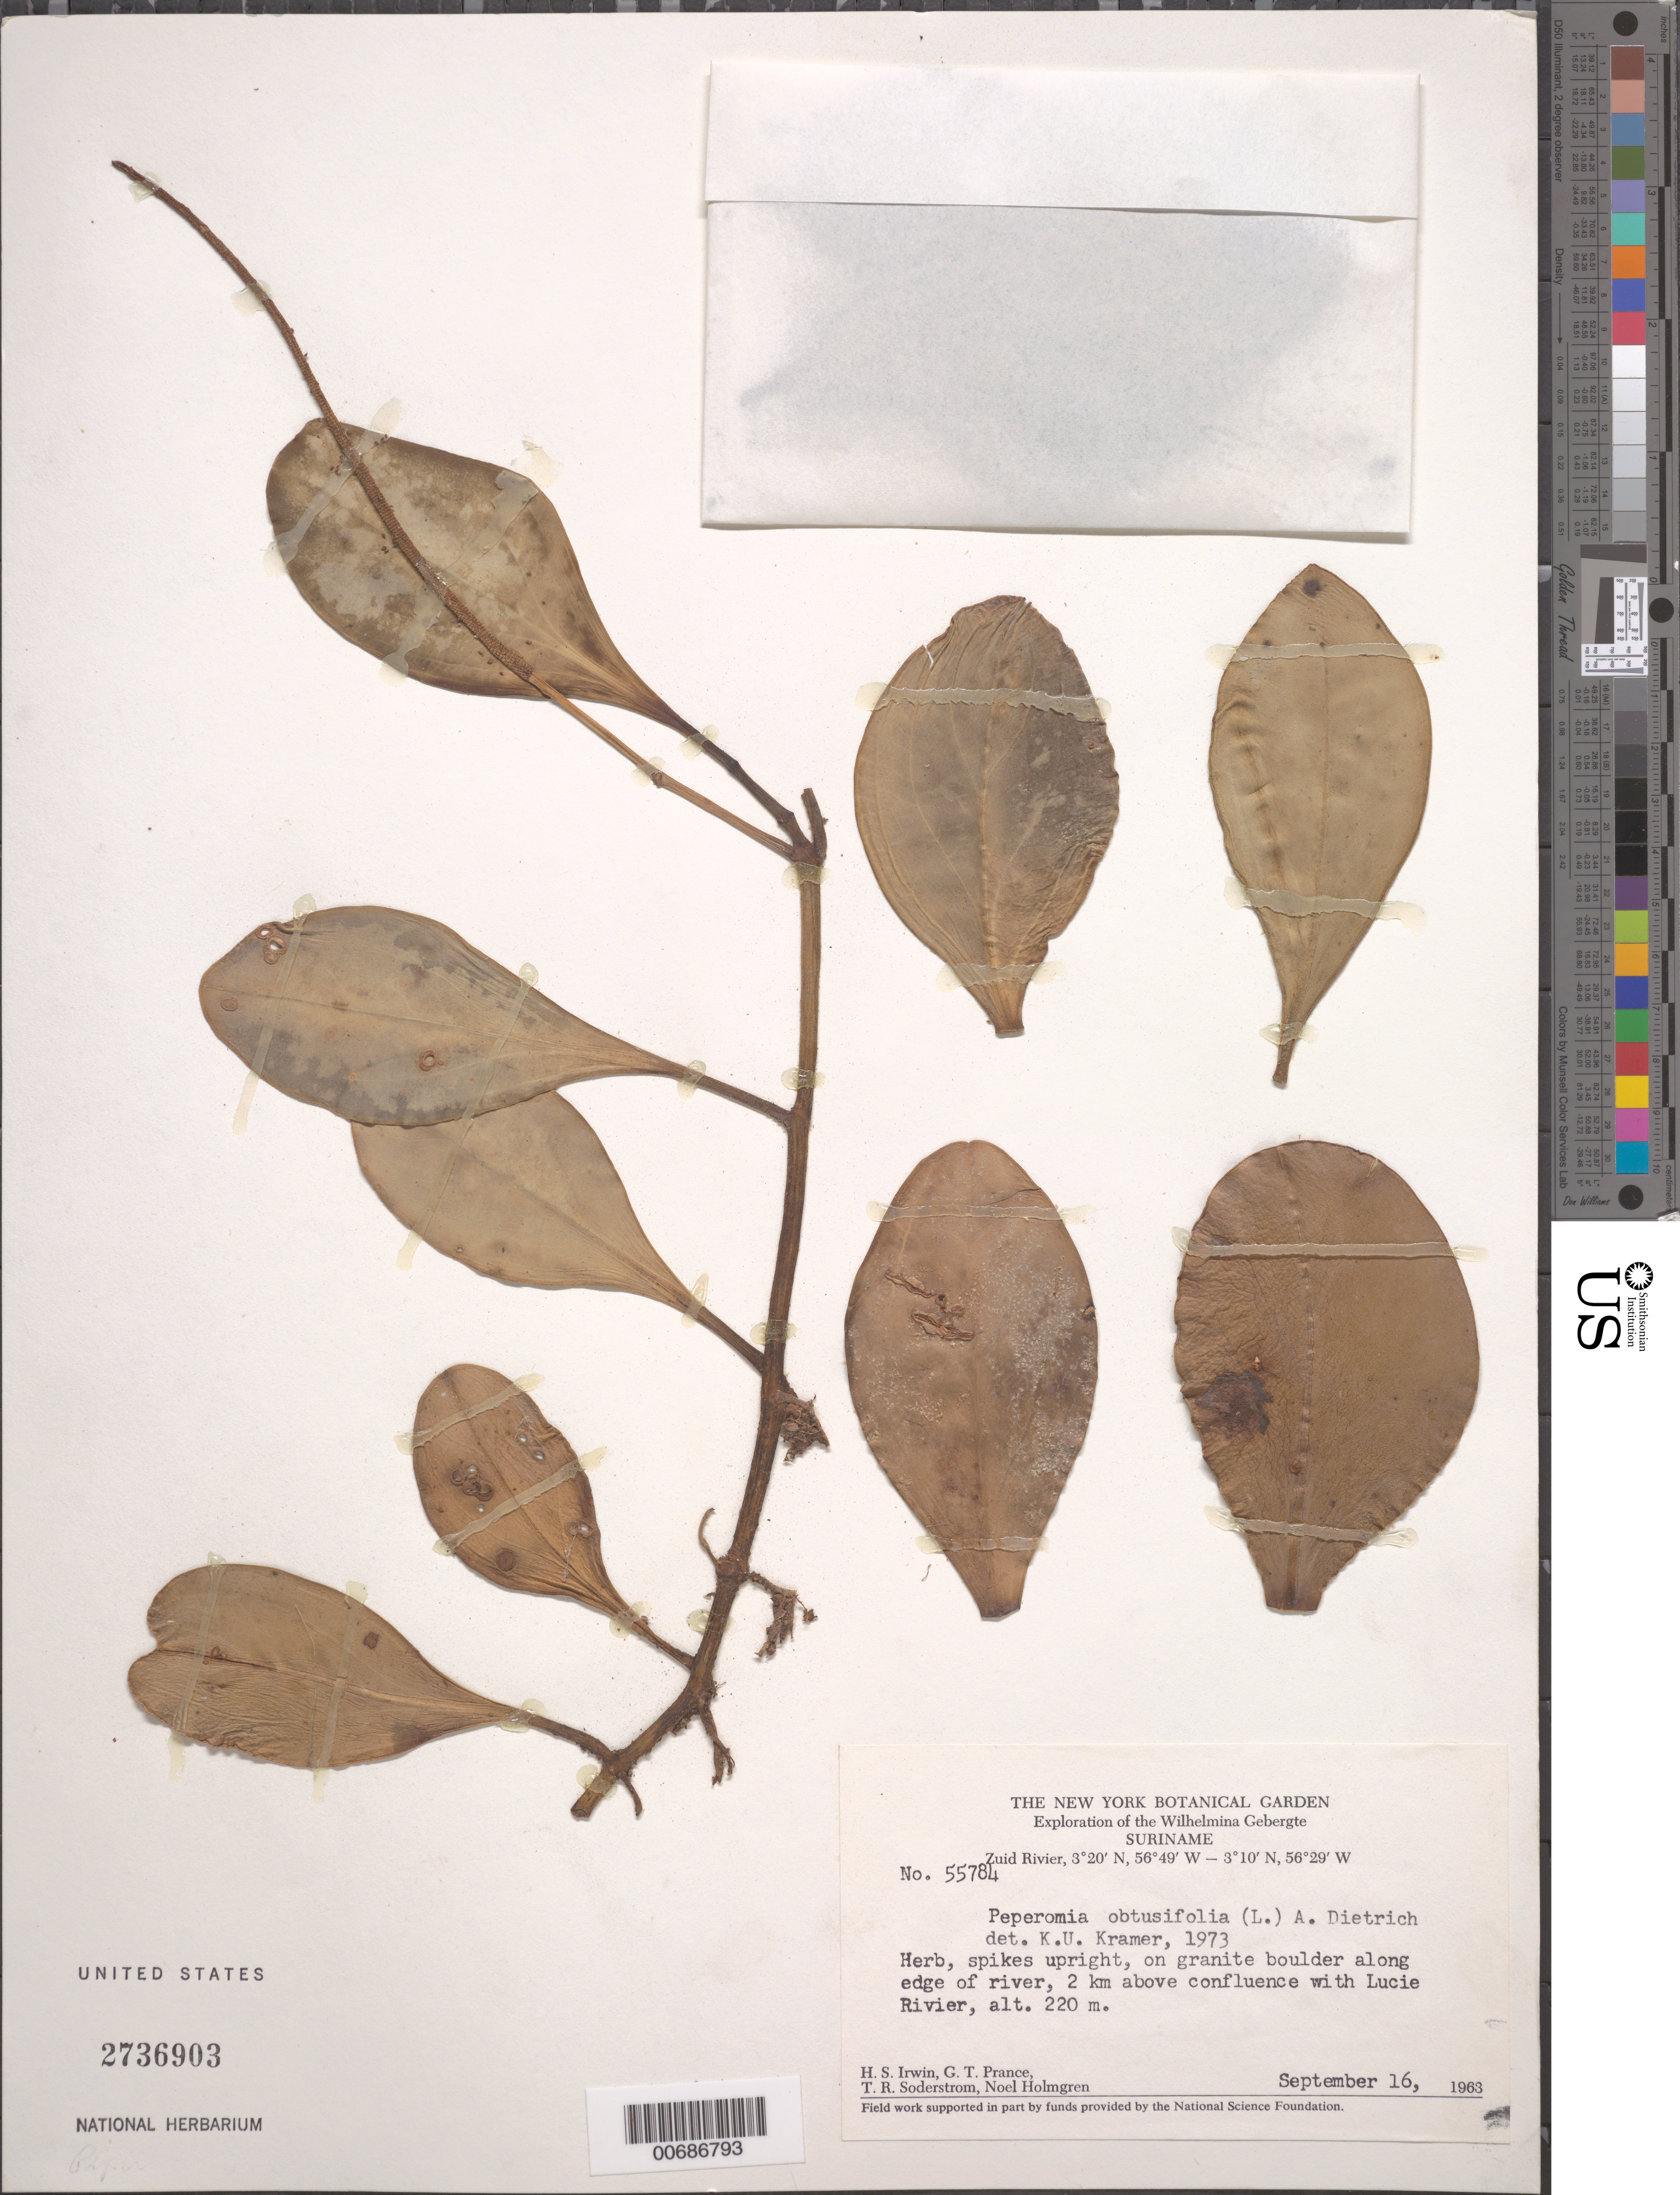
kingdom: Plantae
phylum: Tracheophyta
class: Magnoliopsida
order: Piperales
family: Piperaceae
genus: Peperomia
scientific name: Peperomia obtusifolia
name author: (L.) A. Dietr.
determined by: Kramer, K. U.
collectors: H. Irwin, G. T. Prance, T. R. Soderstrom & N. H. Holmgren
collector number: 55784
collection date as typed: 16-Sep-63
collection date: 1963-09-16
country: Suriname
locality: Zuid River, 2 km above confluence with Lucie R., Wilhelmina Gebergte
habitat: On granite boulder at edge of river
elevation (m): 220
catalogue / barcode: US 2736903